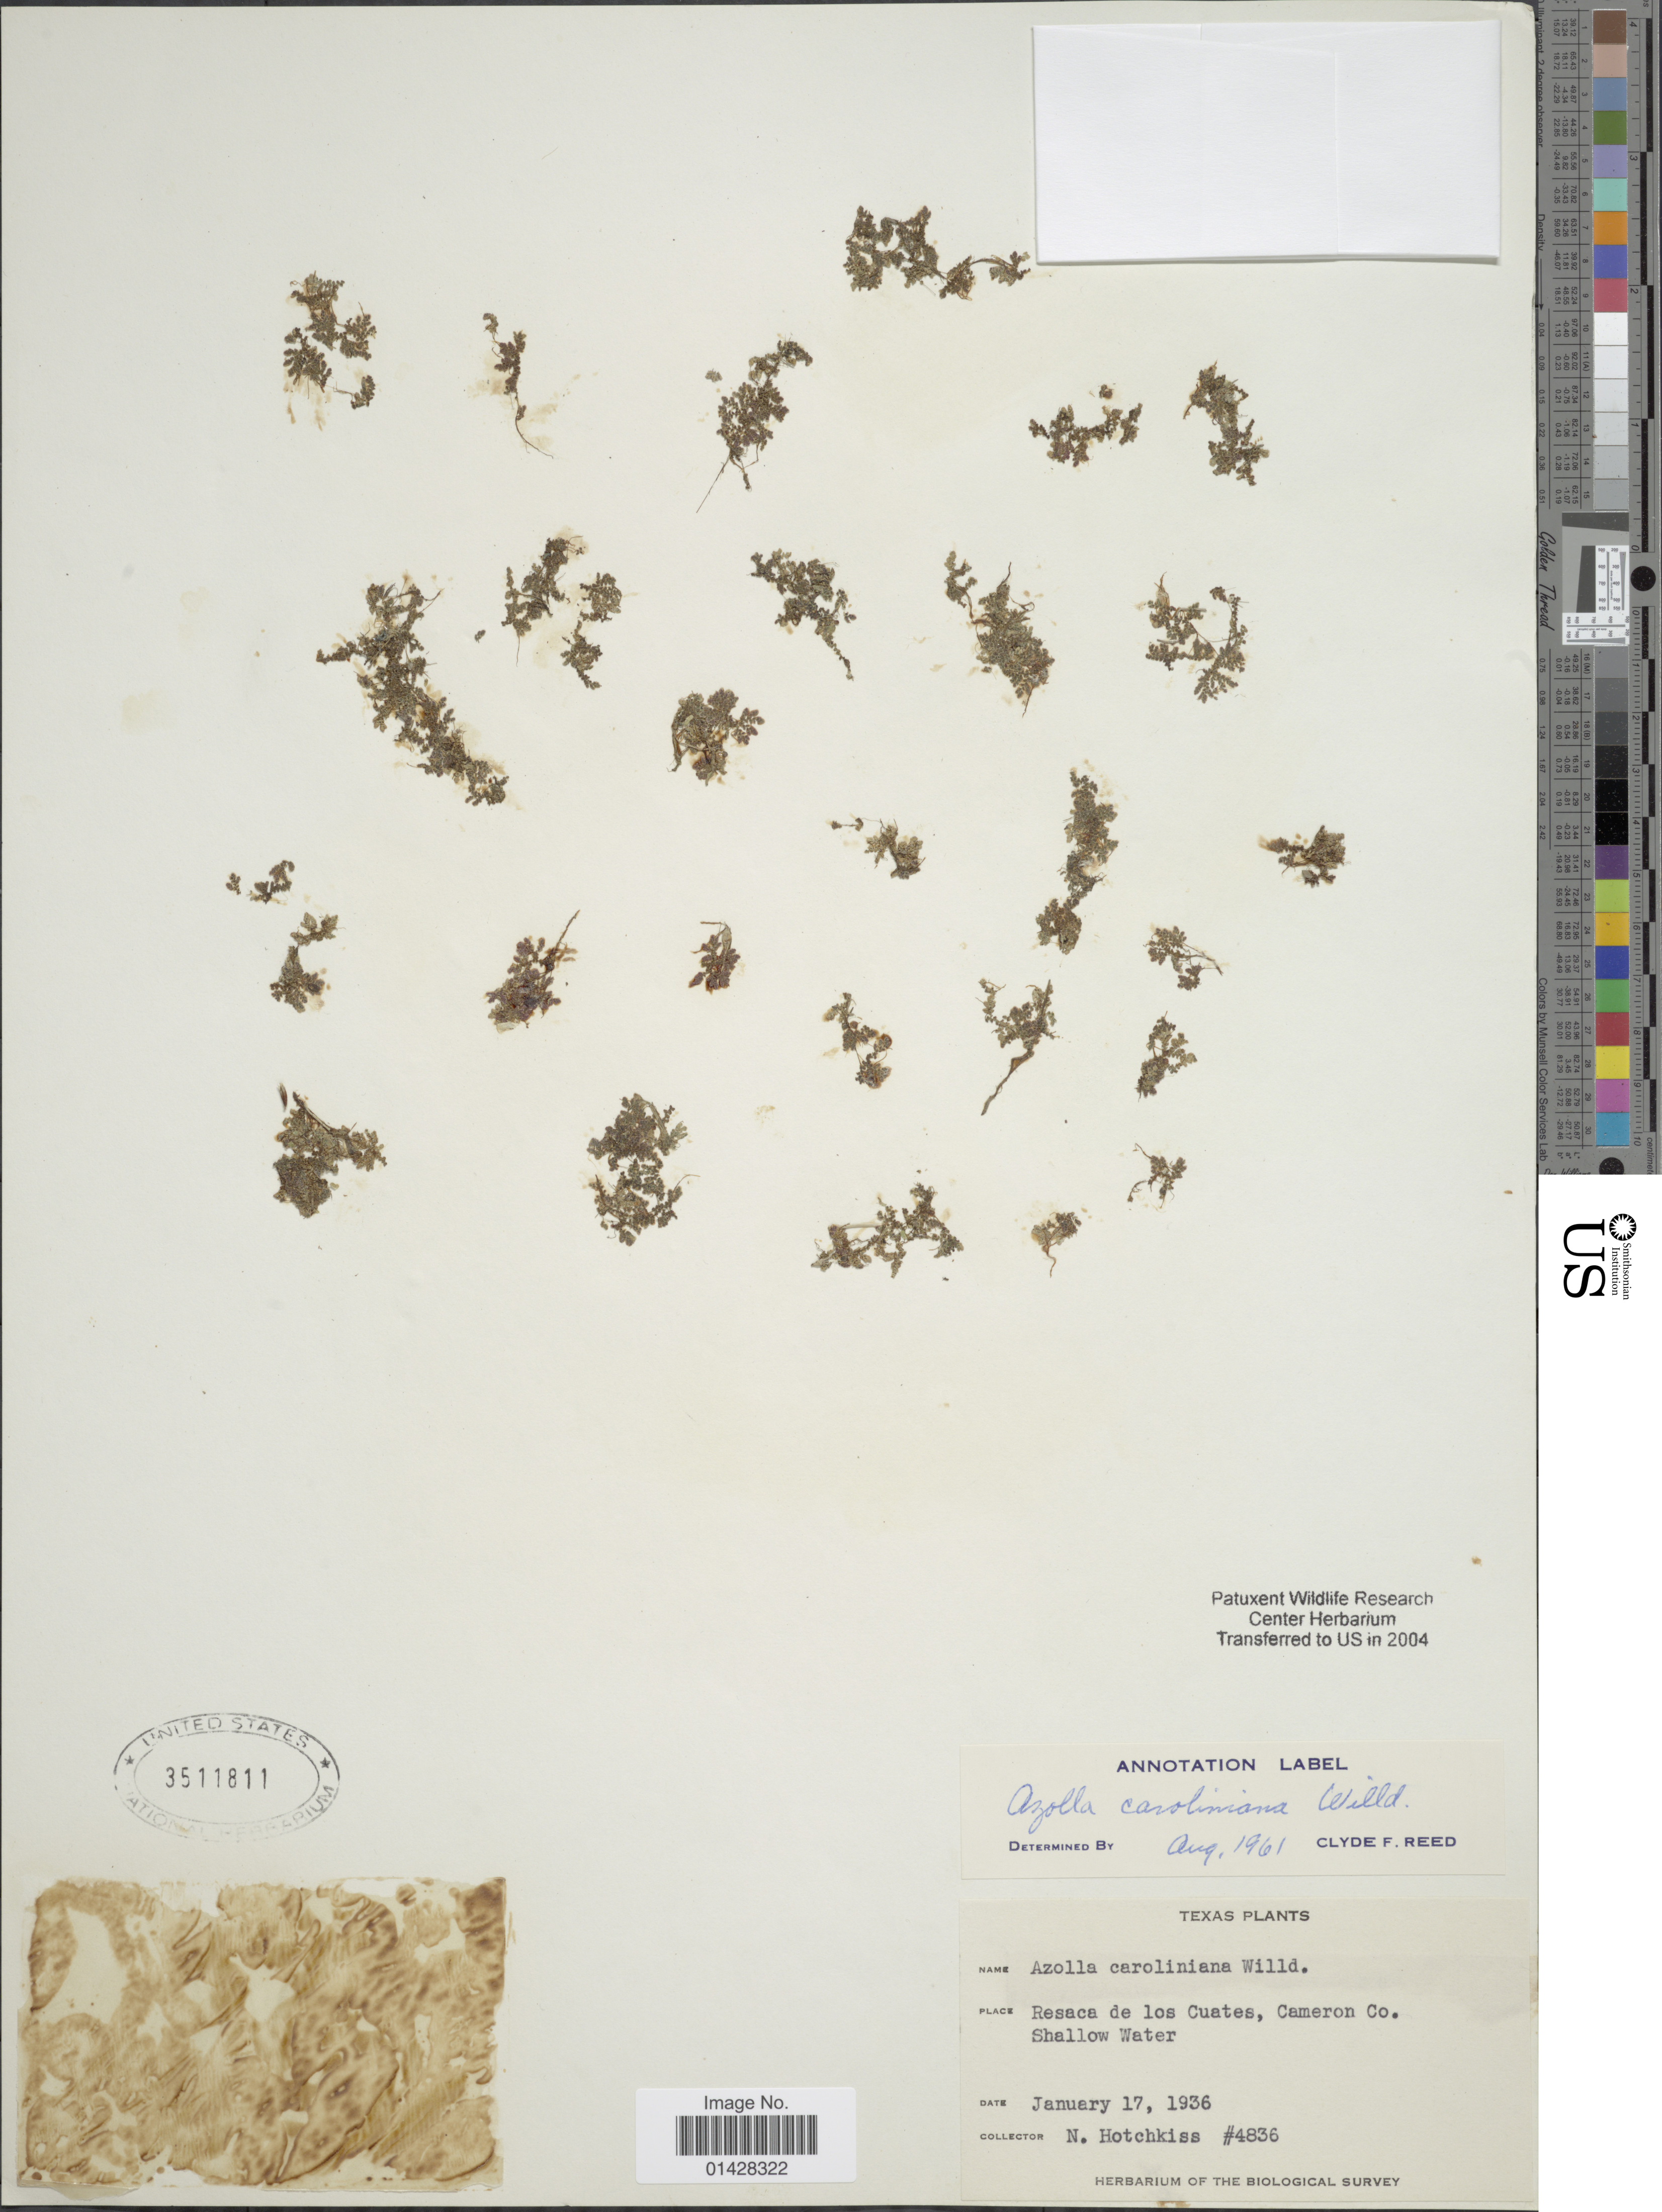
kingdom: Plantae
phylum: Tracheophyta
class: Polypodiopsida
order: Salviniales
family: Salviniaceae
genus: Azolla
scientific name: Azolla caroliniana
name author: Willd.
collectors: N. Hotchkiss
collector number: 4836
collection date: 1936-01-17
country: United States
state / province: Texas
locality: Resaca de los Cuates, Cameron Co. Shallow Water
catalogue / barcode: US 3511811